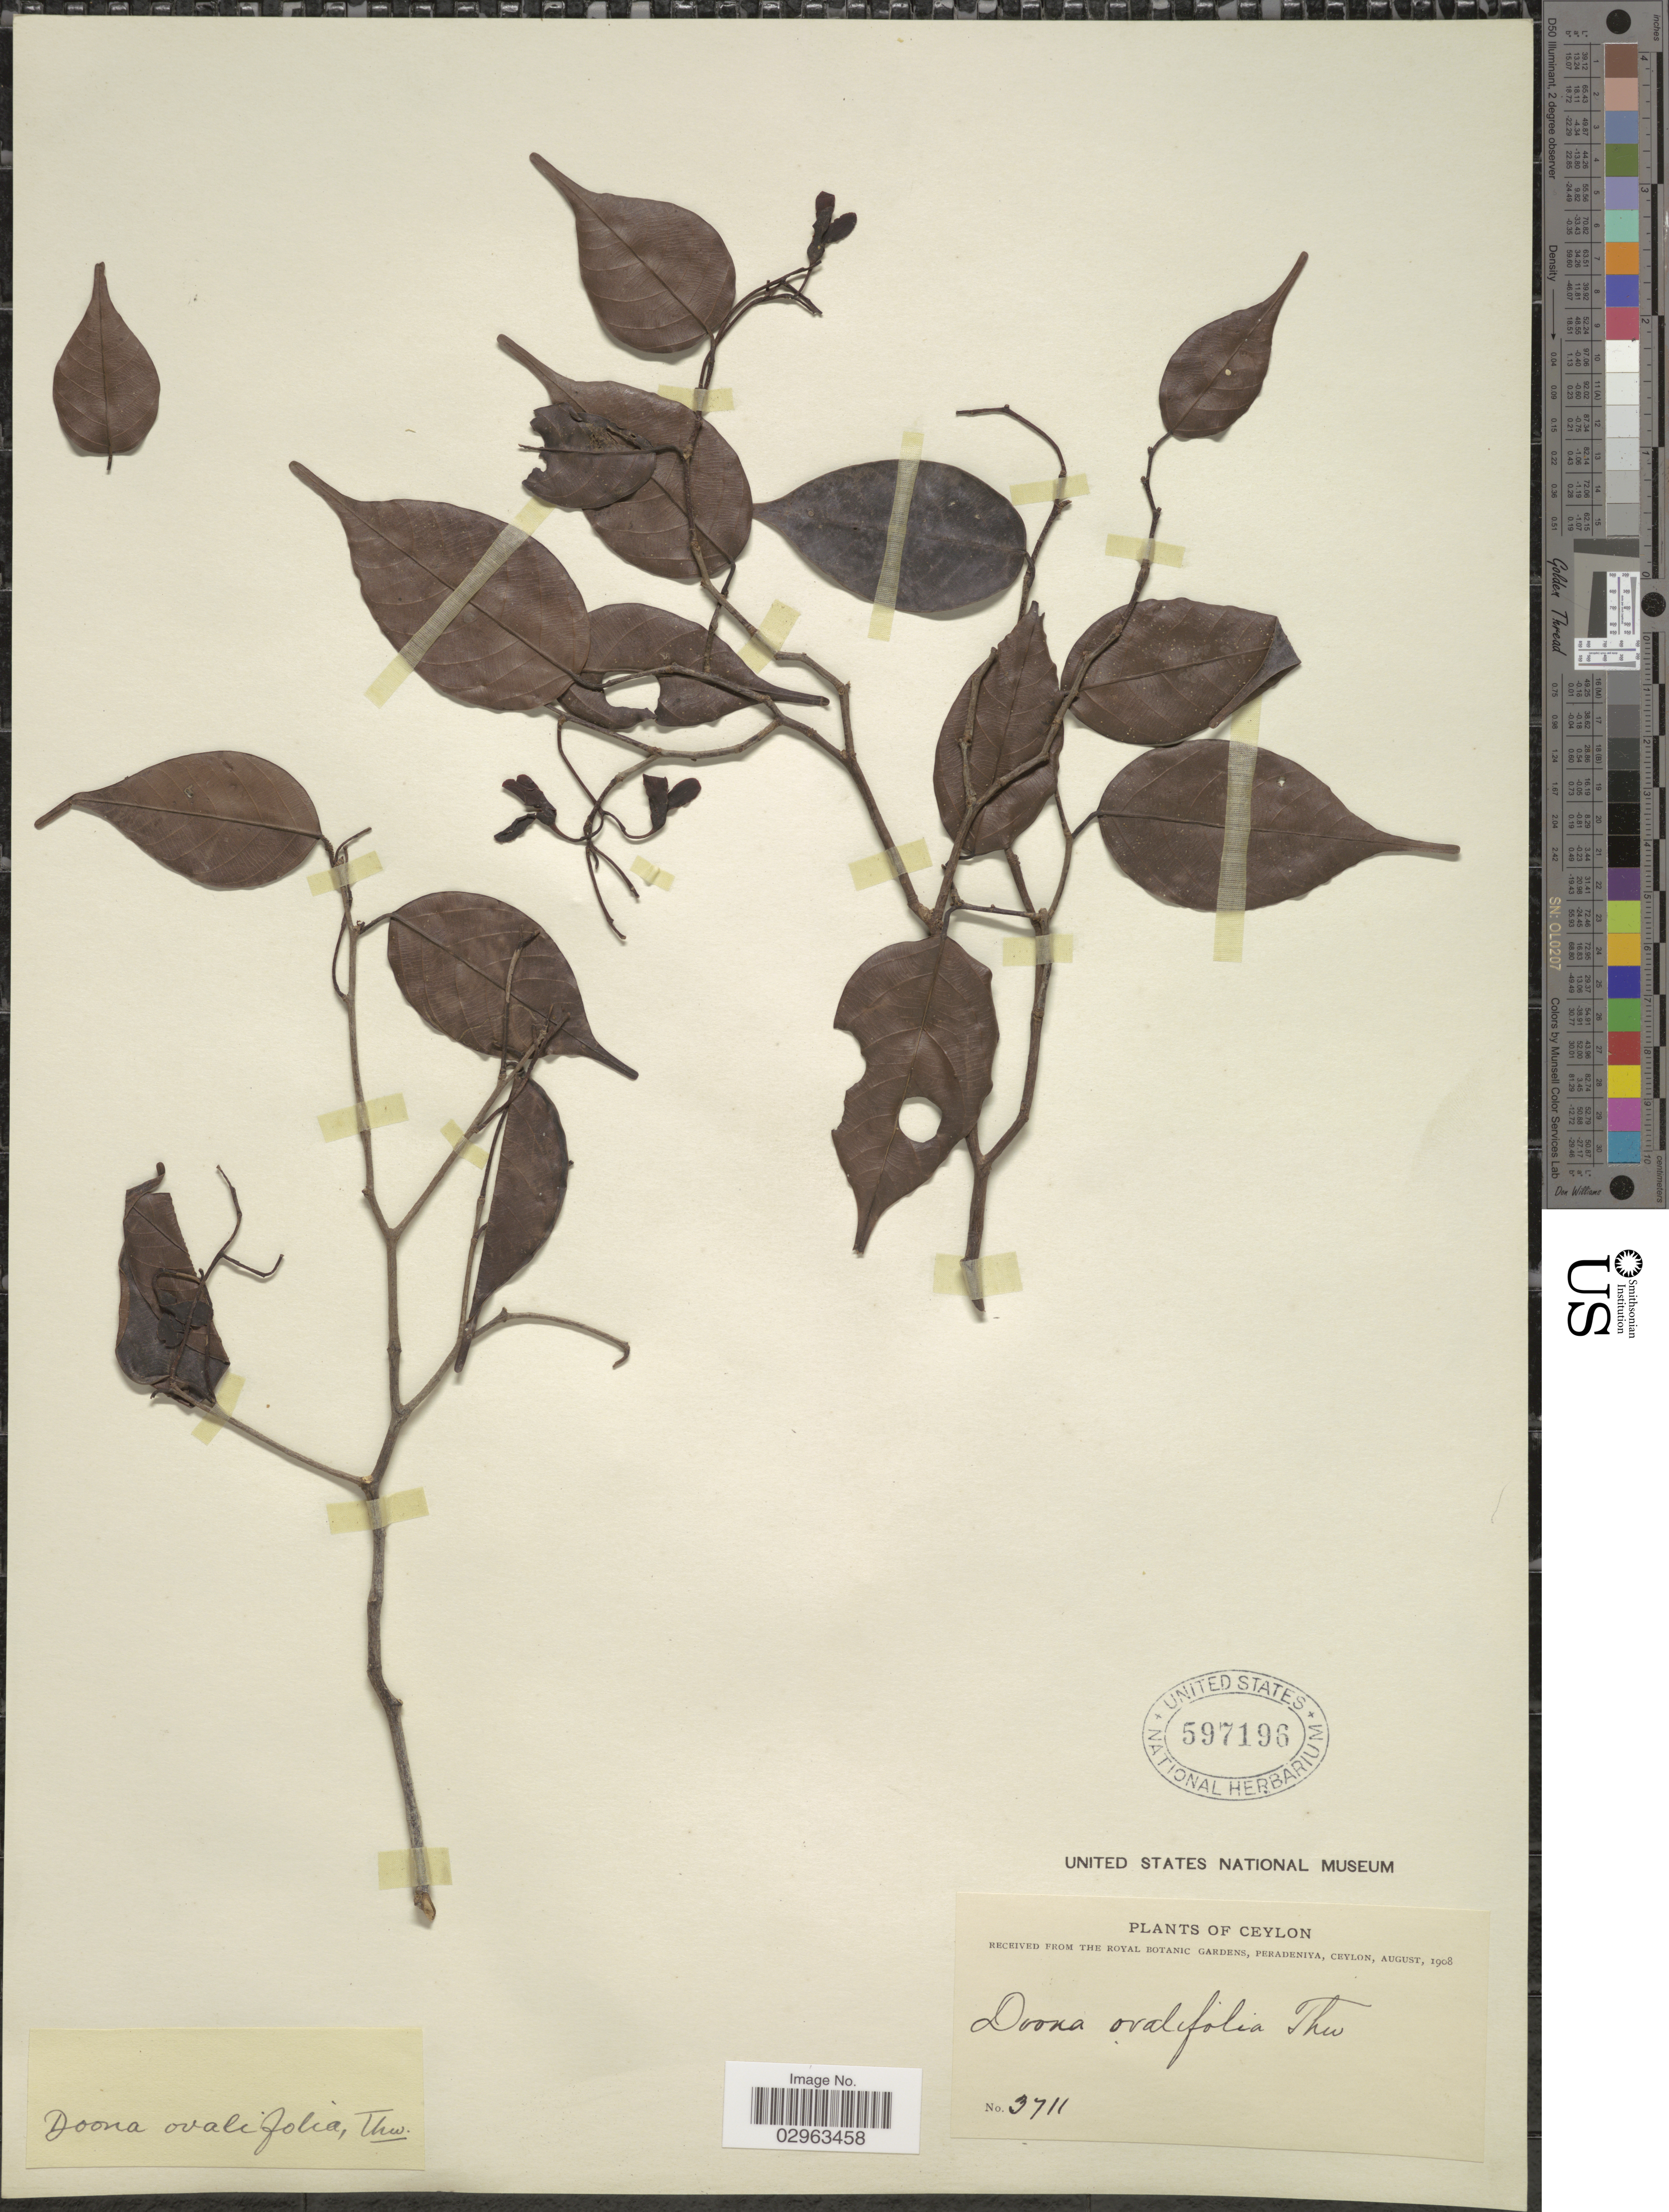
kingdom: Plantae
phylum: Tracheophyta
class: Magnoliopsida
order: Malvales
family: Dipterocarpaceae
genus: Doona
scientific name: Doona ovalifolia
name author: Thwaites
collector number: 3711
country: Sri Lanka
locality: Ceylon.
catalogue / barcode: US 597196